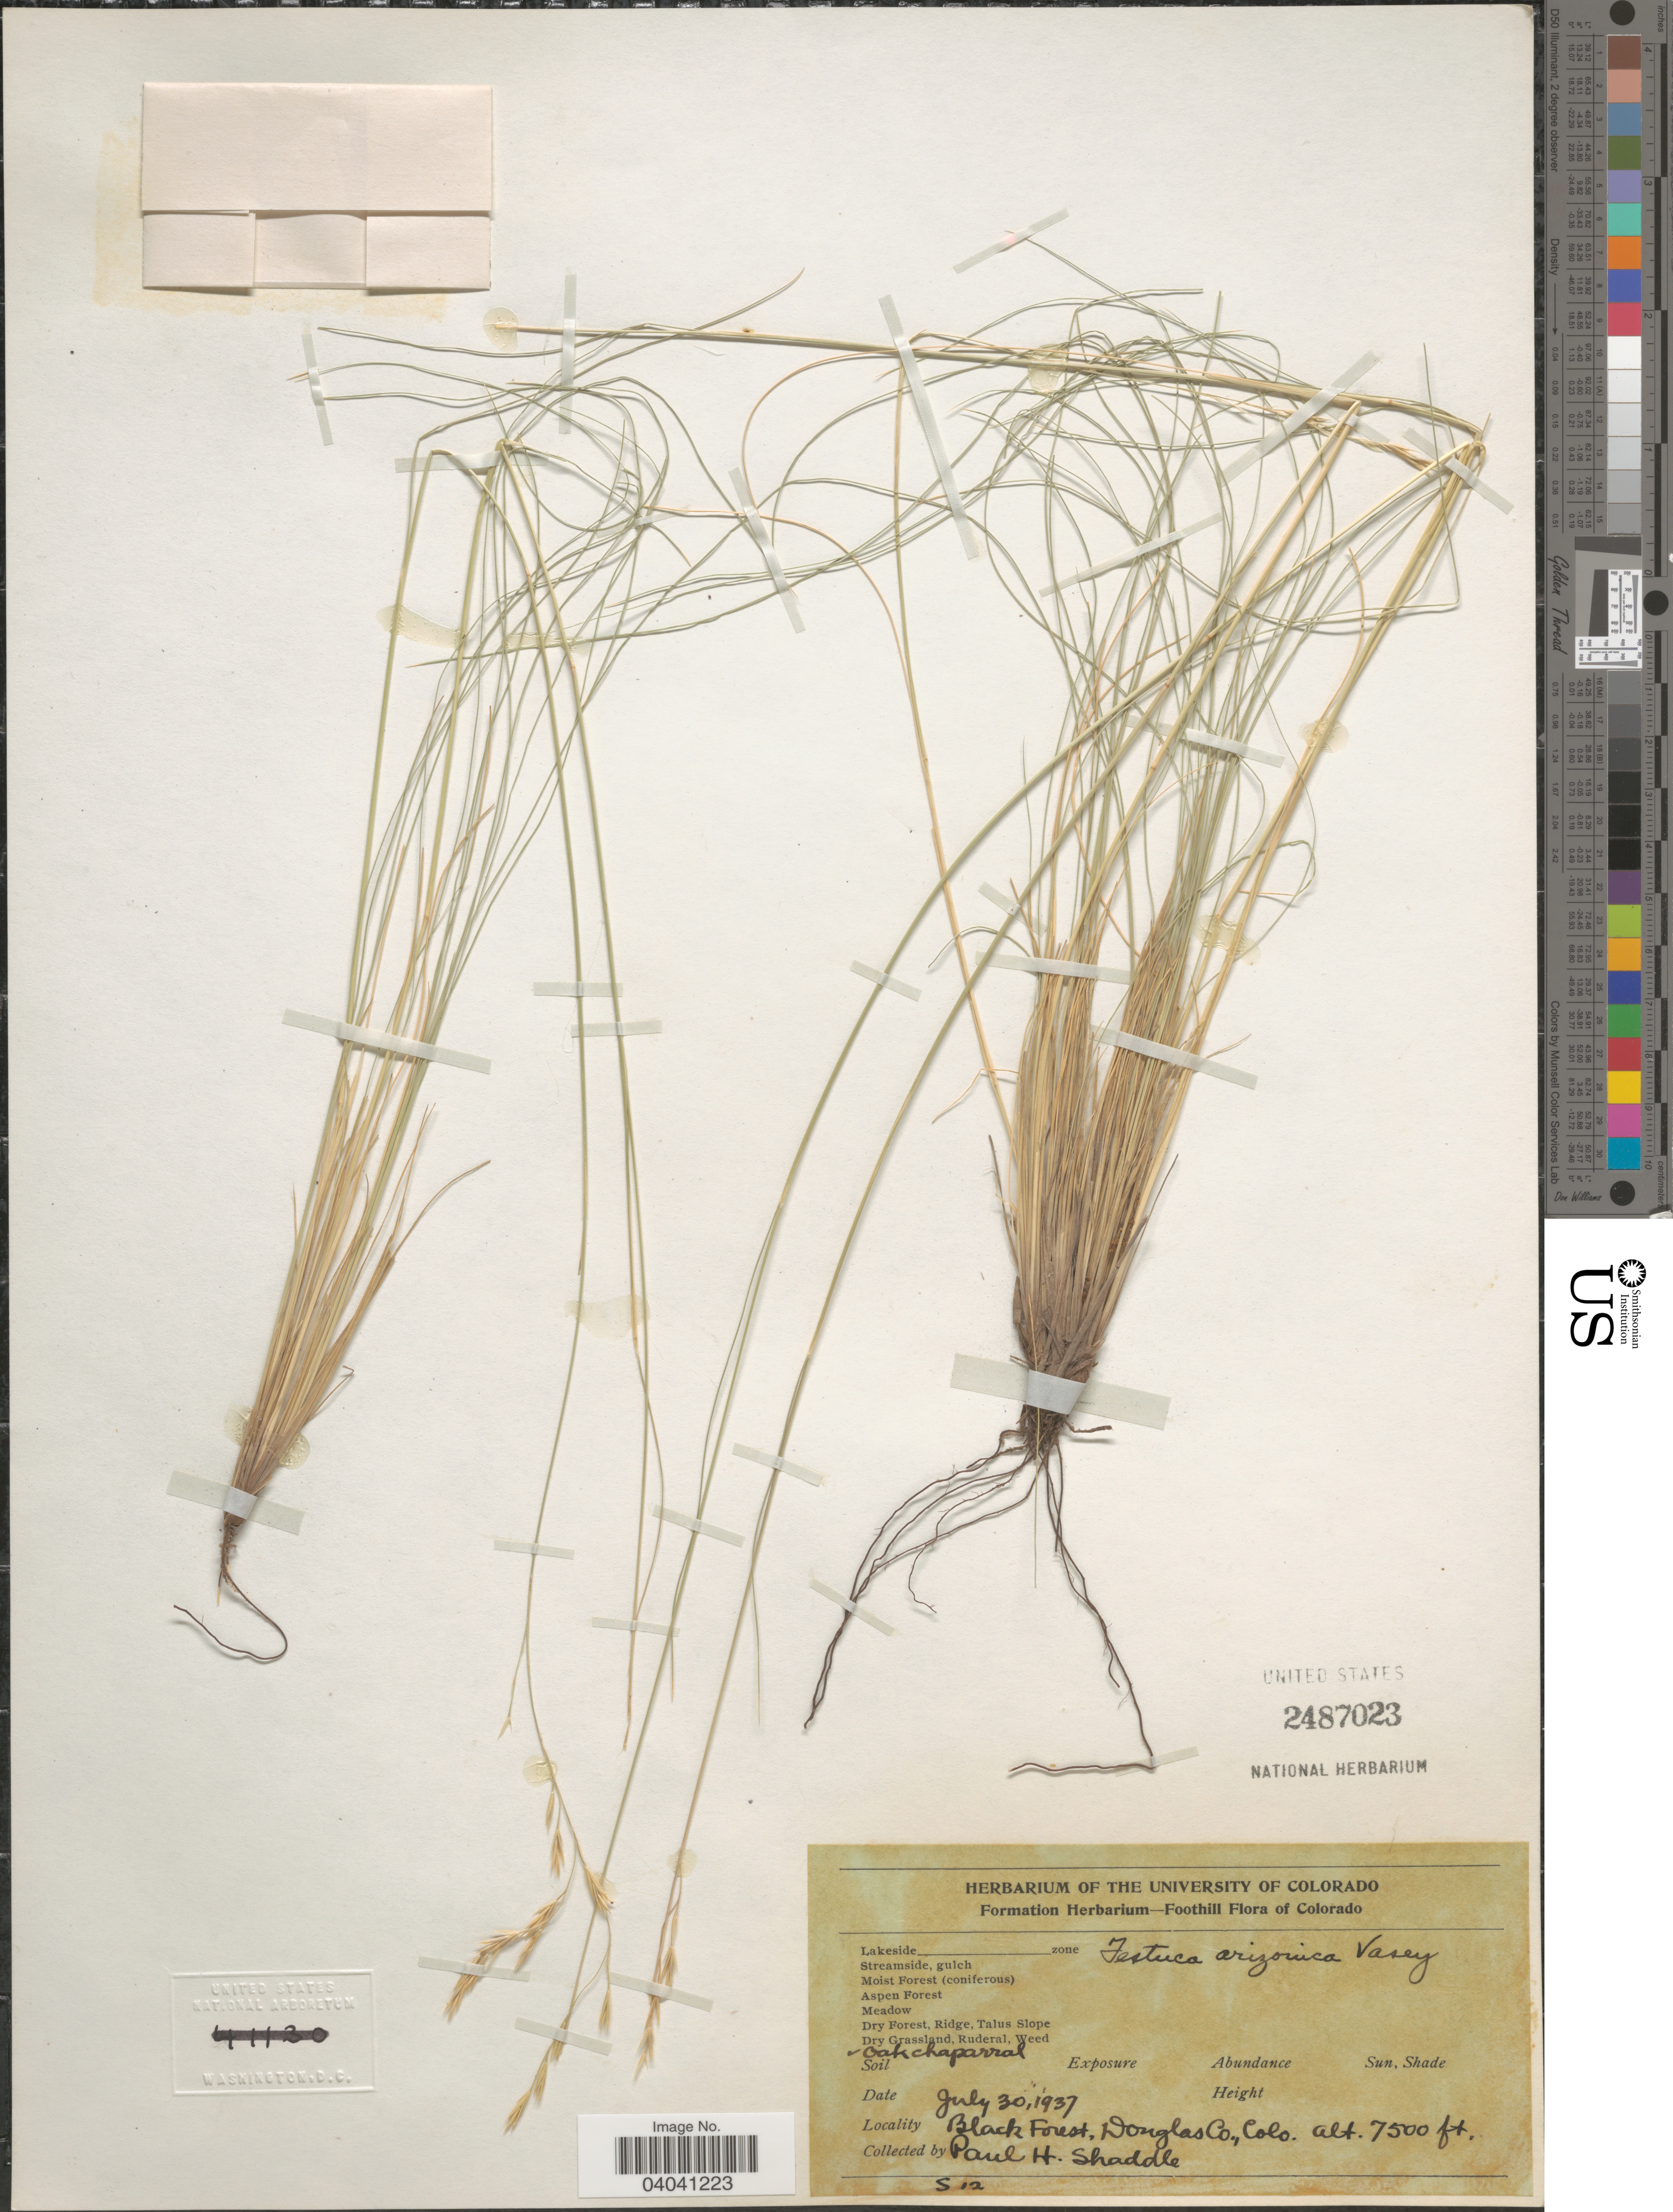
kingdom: Plantae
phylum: Tracheophyta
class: Liliopsida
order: Poales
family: Poaceae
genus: Festuca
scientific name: Festuca arizonica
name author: Vasey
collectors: P. Shaddle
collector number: S12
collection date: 1937-07-30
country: United States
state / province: Colorado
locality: Black Forest, Douglas Co.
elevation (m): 2286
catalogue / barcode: US 2487023